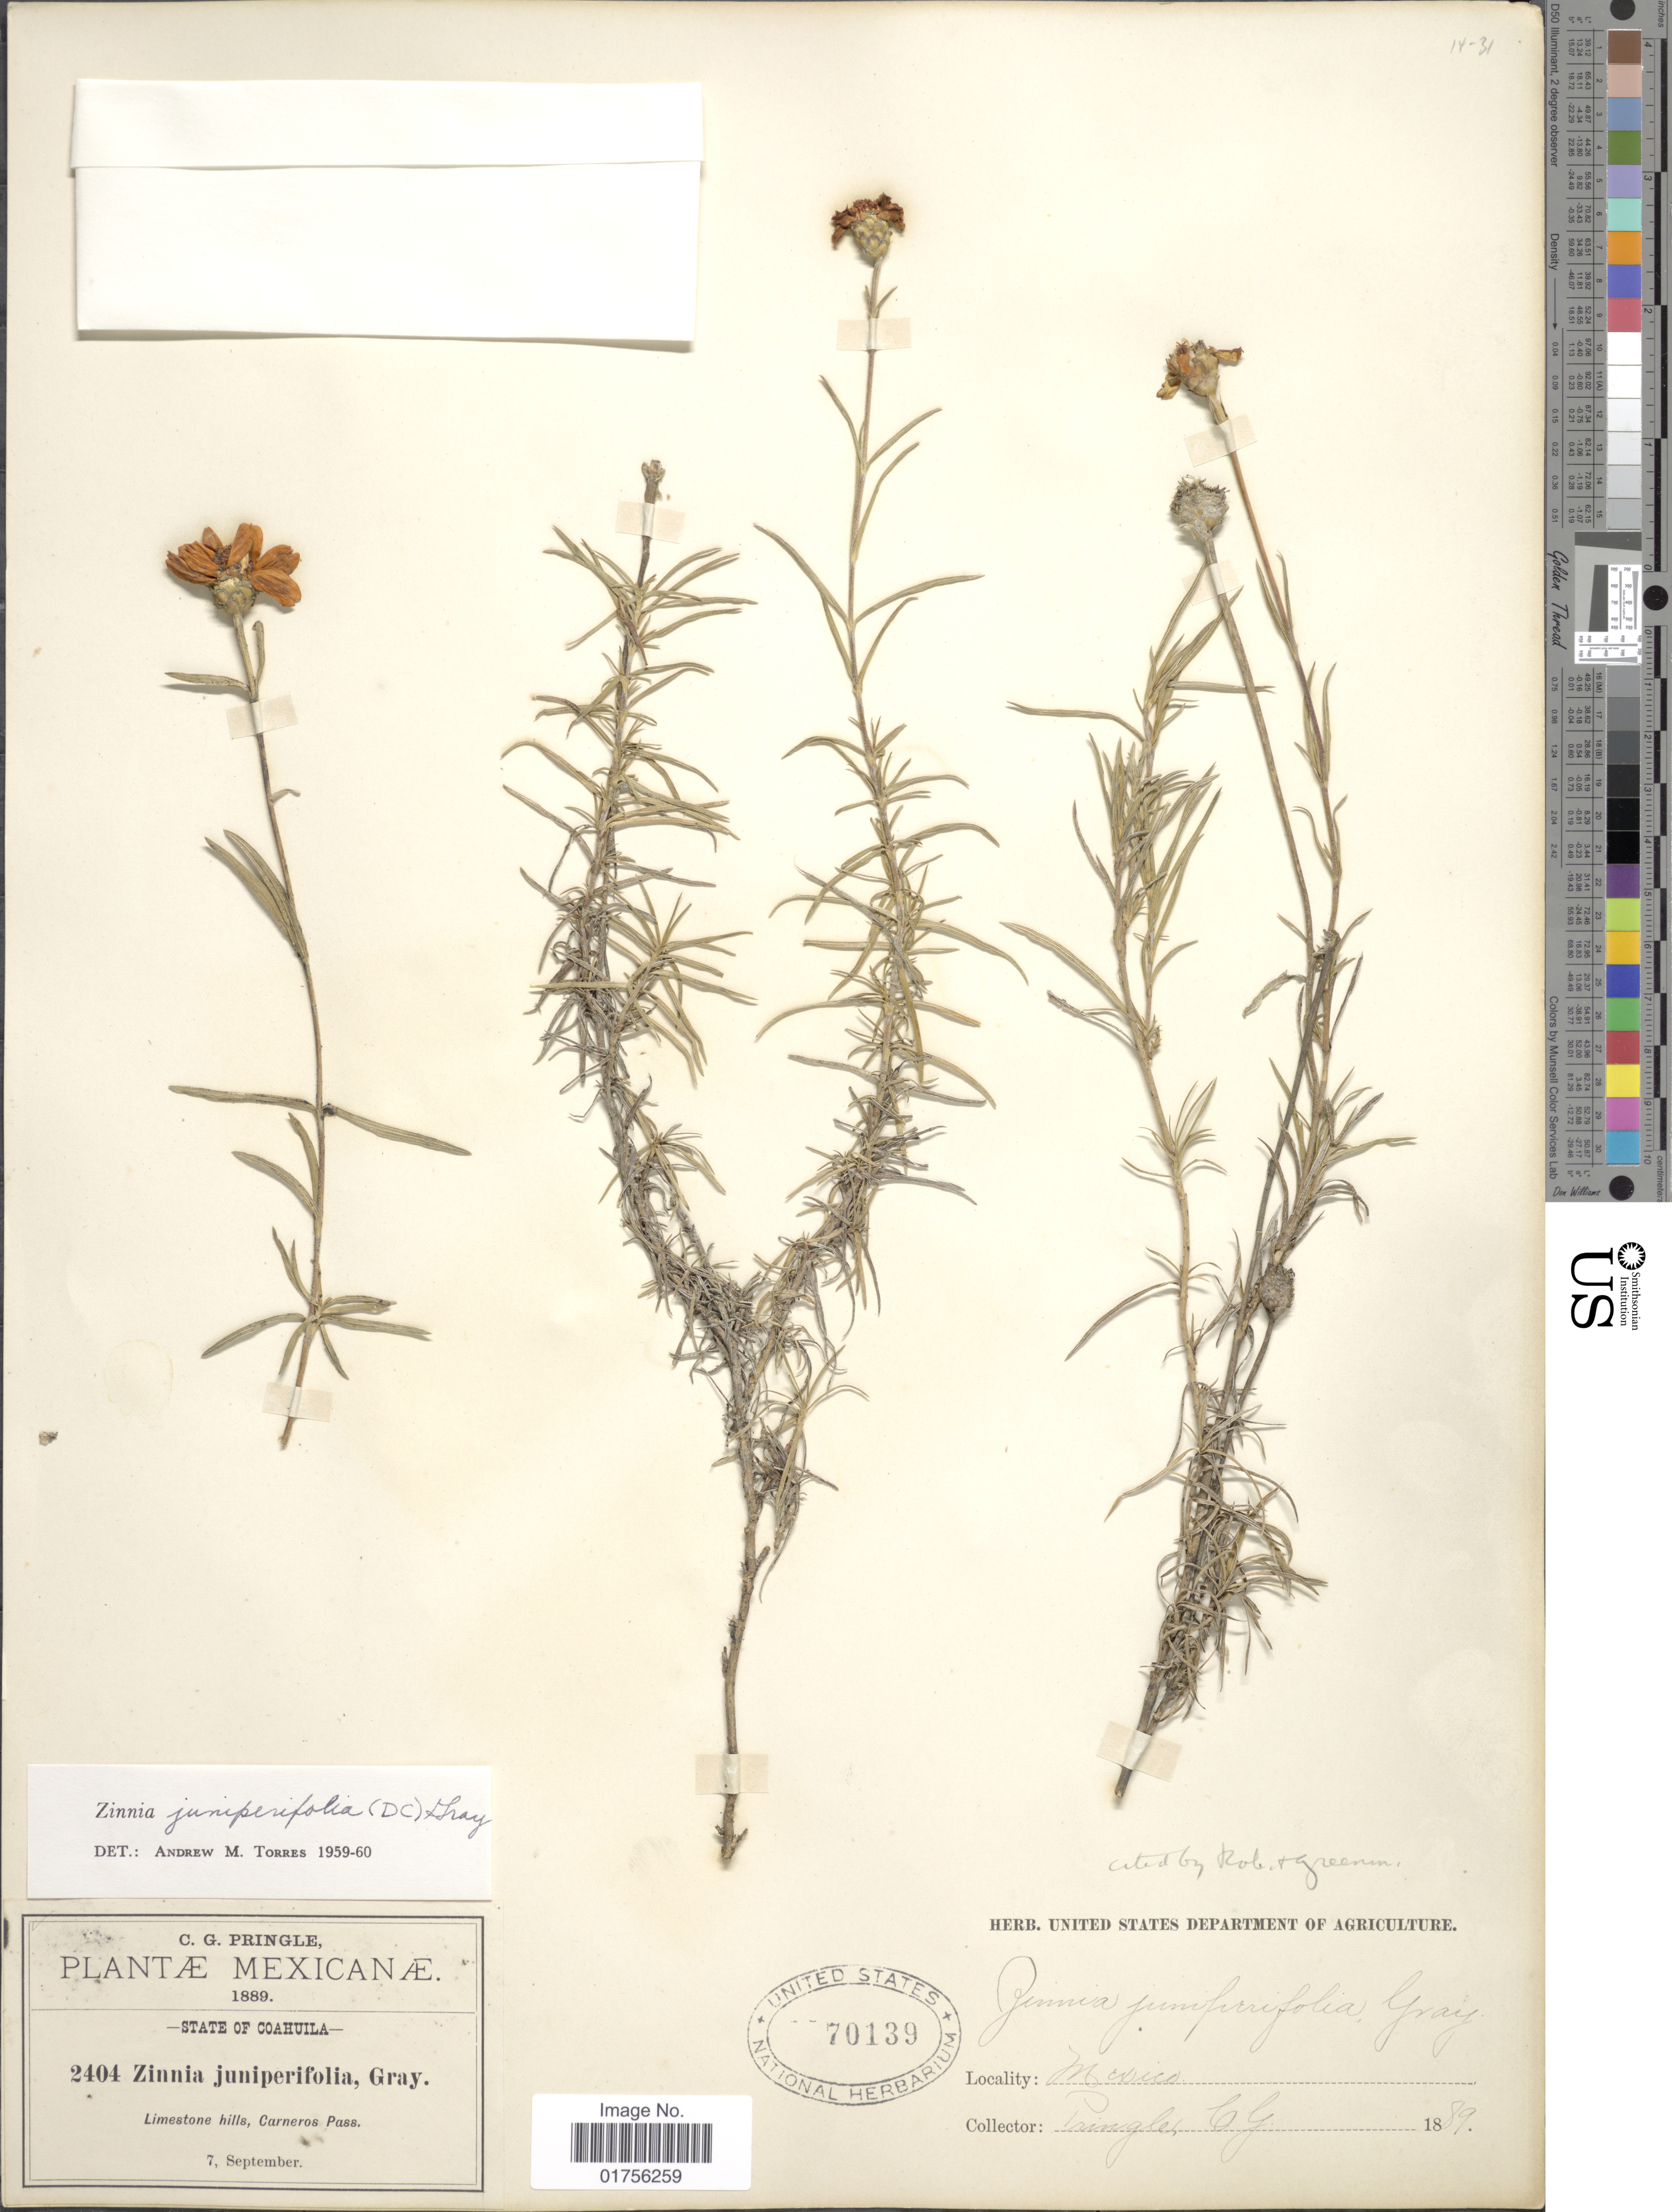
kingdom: Plantae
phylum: Tracheophyta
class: Magnoliopsida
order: Asterales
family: Asteraceae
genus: Zinnia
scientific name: Zinnia juniperifolia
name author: (DC.) A. Gray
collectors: C. G. Pringle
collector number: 2404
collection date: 1889-09-07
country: Mexico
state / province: Coahuila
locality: State of Coahuila, Limestone hills, Carneros Pass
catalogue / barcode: US 70139